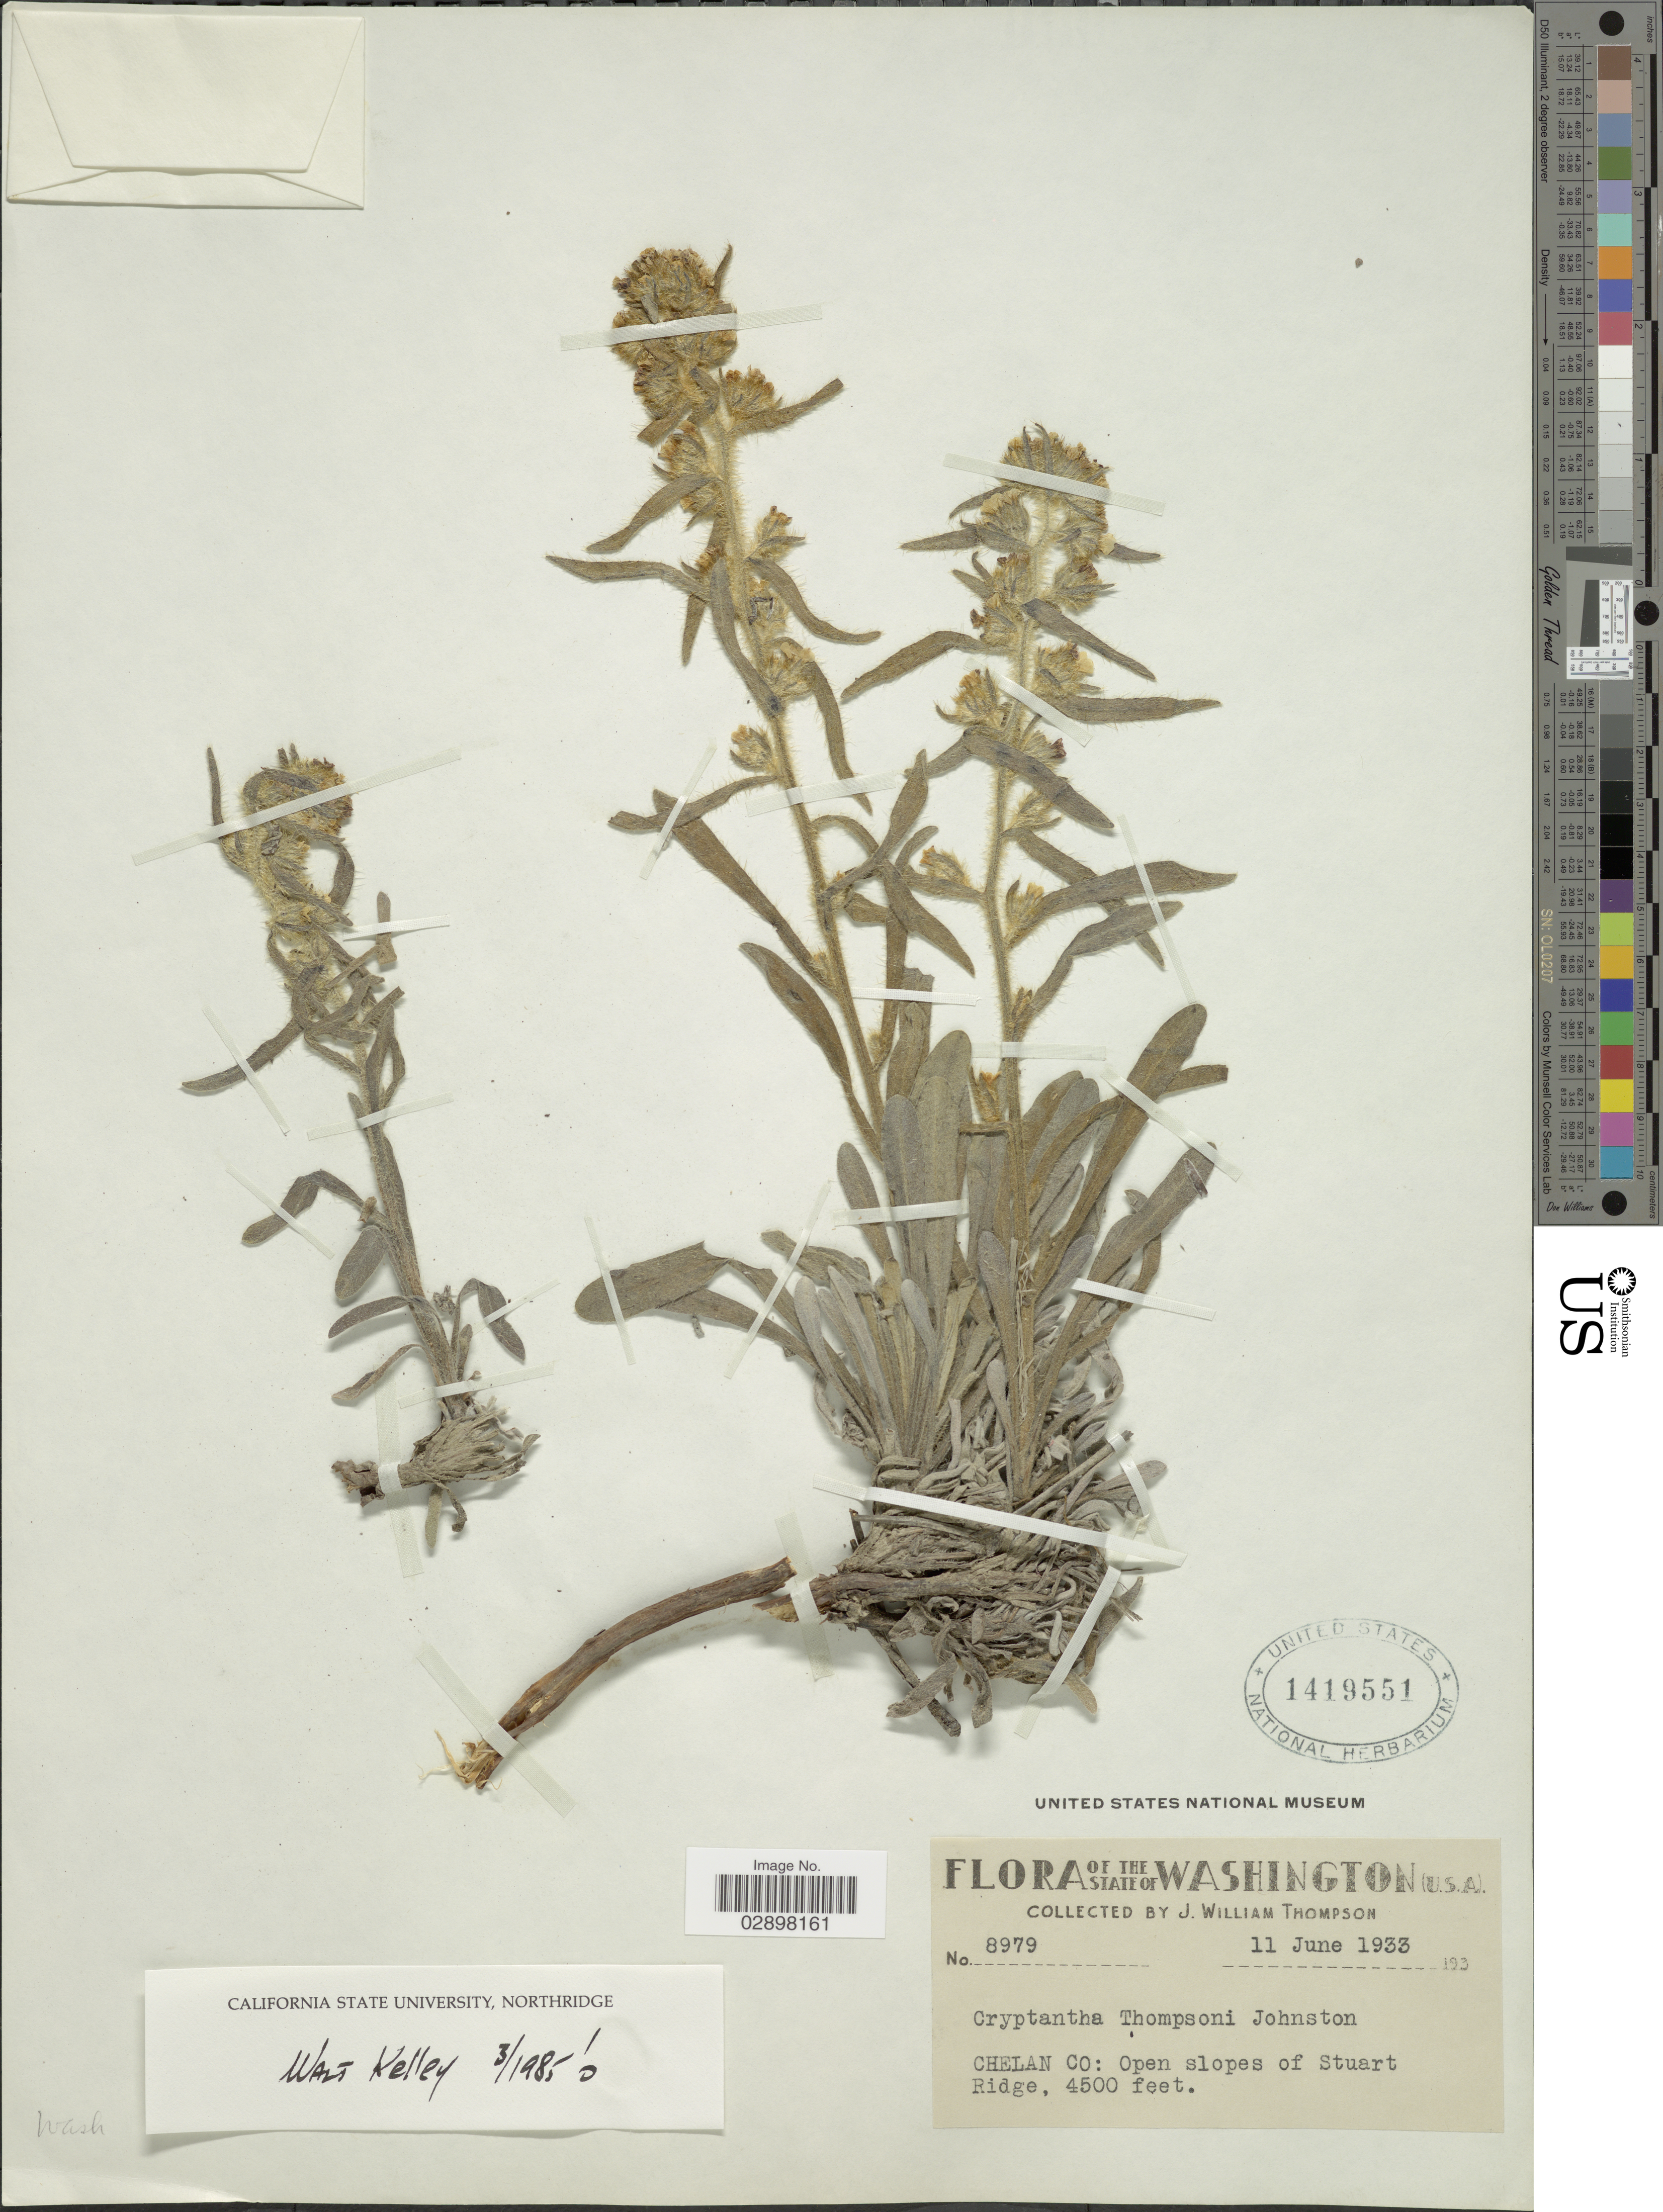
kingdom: Plantae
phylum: Tracheophyta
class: Magnoliopsida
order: Boraginales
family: Boraginaceae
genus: Cryptantha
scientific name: Cryptantha thompsonii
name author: I.M. Johnst.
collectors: J. W. Thompson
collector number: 8979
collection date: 1933-06-11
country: United States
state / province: Washington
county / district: Chelan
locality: Chelan Co: Open slopes of Stuart Ridge.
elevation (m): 1372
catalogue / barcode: US 1419551